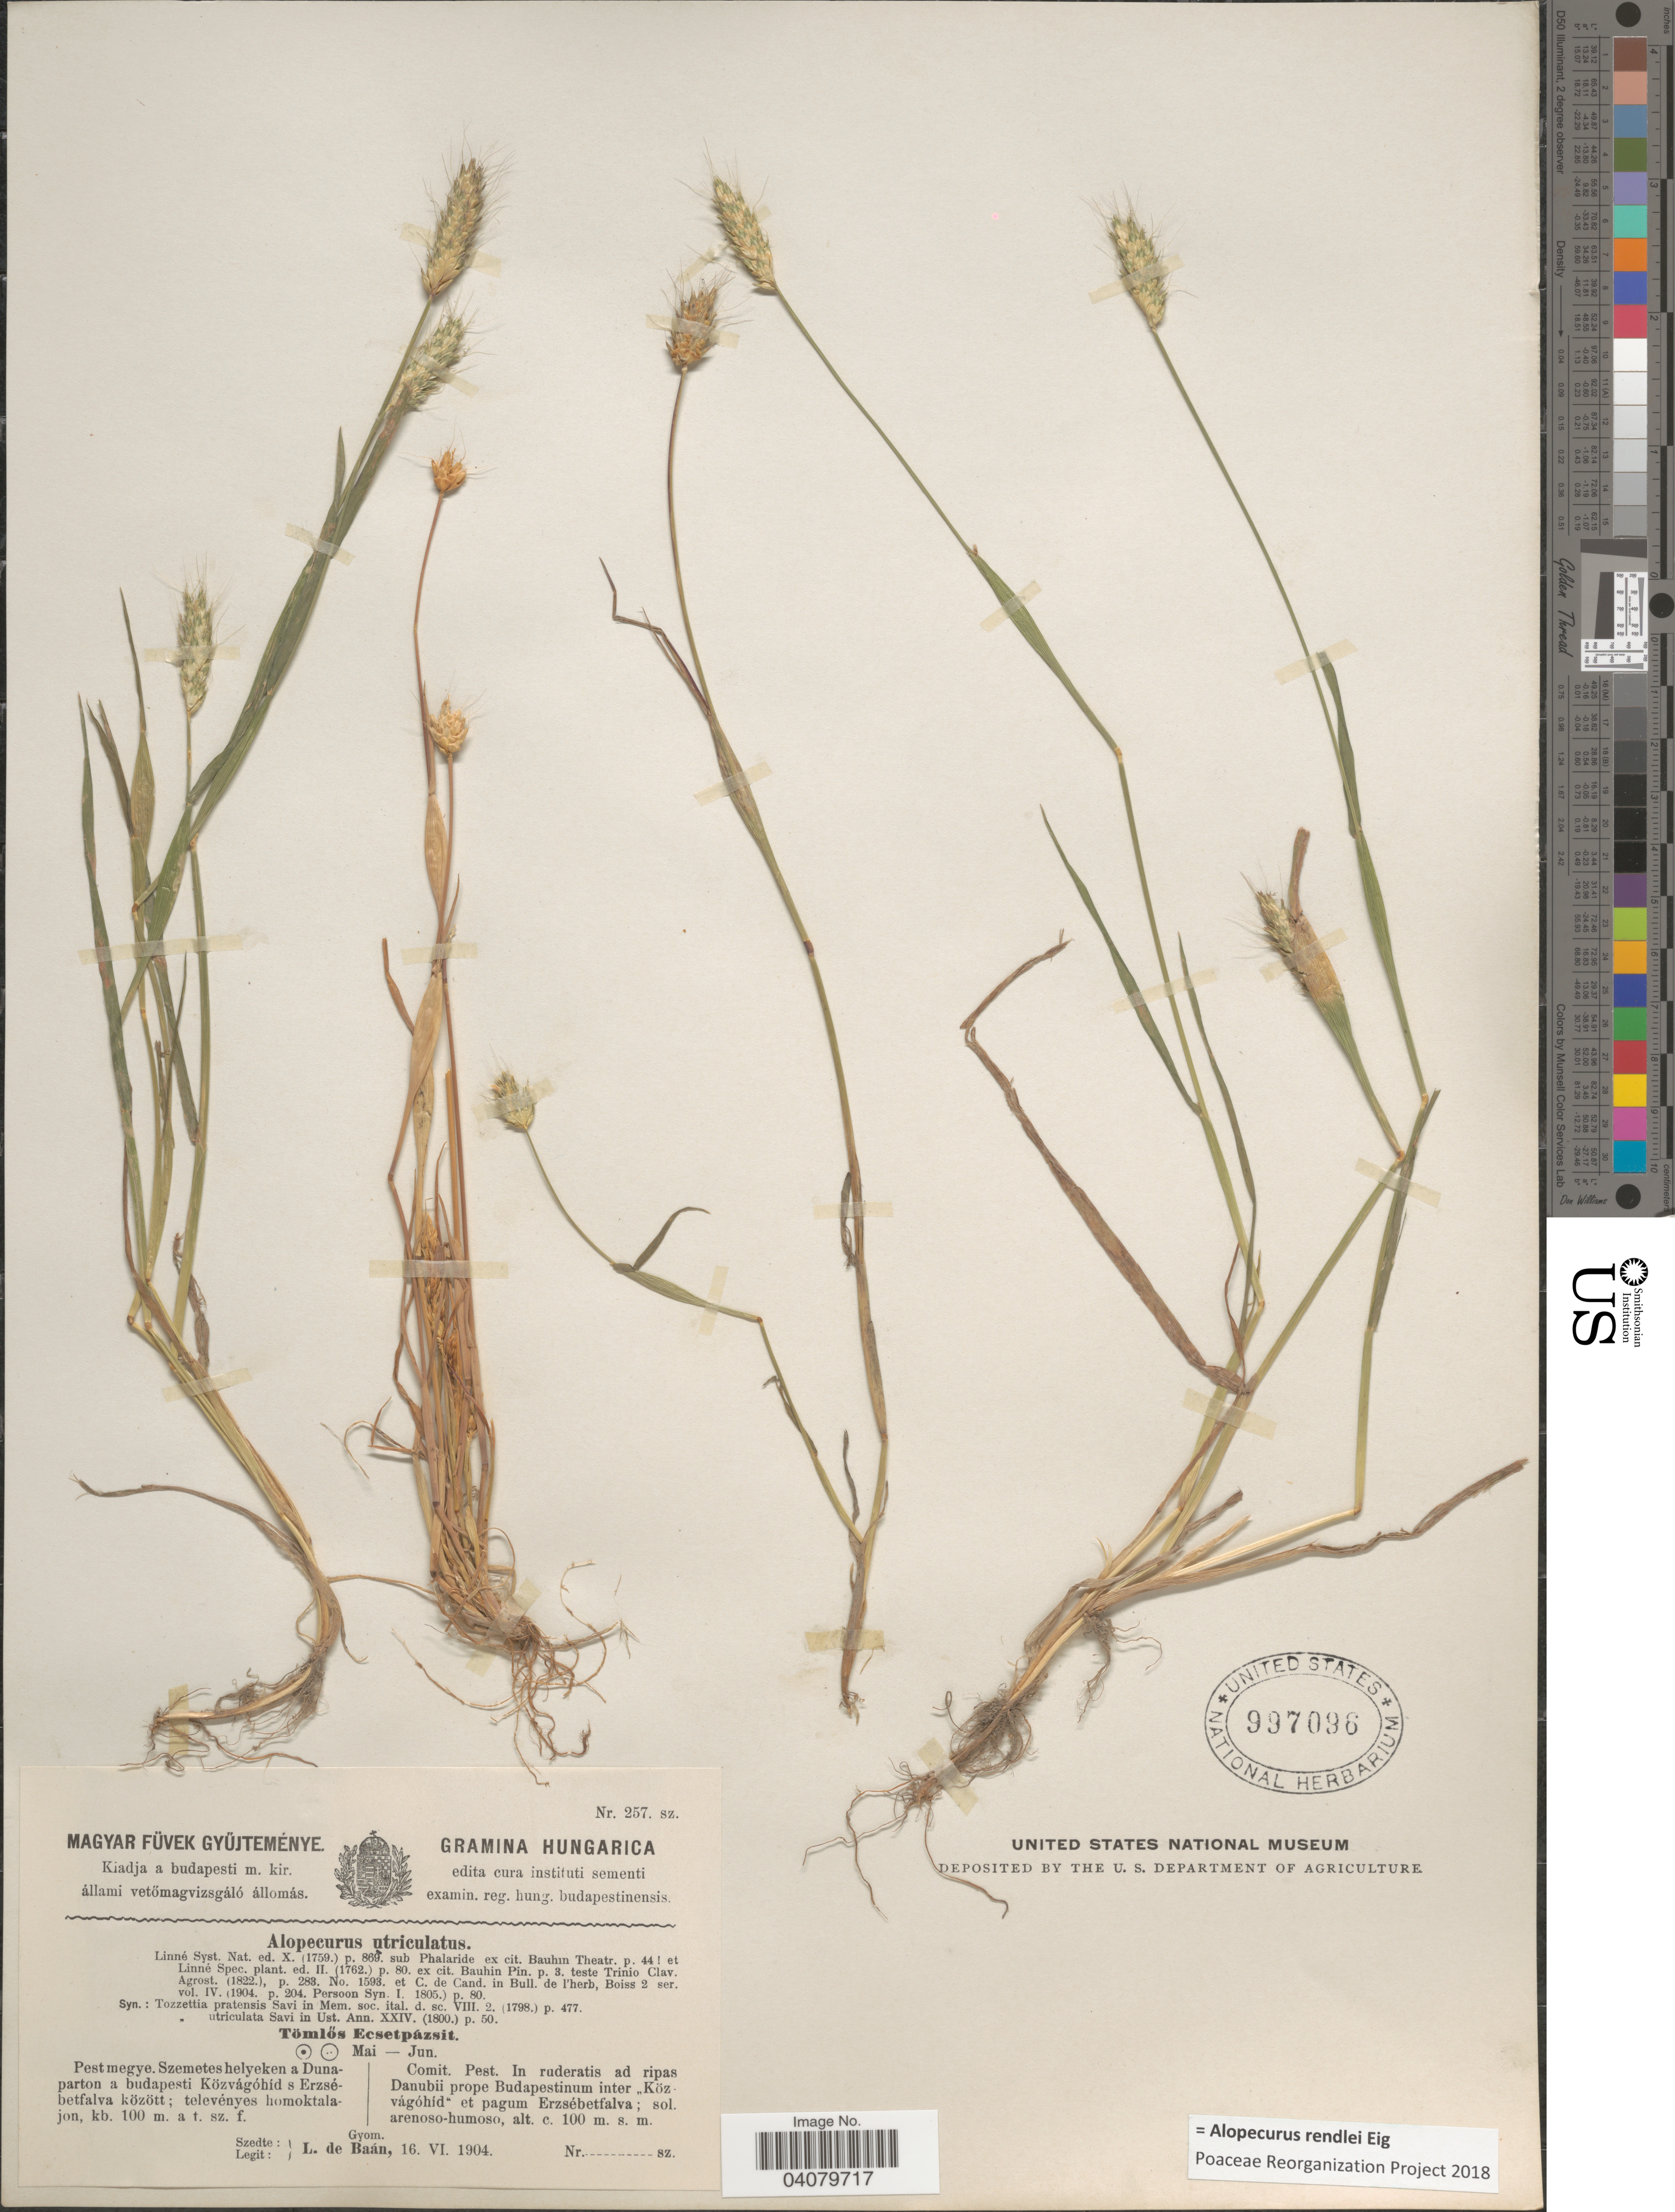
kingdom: Plantae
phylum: Tracheophyta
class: Liliopsida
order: Poales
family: Poaceae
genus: Alopecurus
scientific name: Alopecurus rendlei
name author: Eig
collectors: L. De Baán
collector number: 257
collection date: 1904-06-16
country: Hungary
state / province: Pest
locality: Comit. Pest. In ruderatis ad ripas Danubii prope Budapestinum inter "Közvágóhid"et pagum Erzsébetfalva.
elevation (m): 100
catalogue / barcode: US 997096